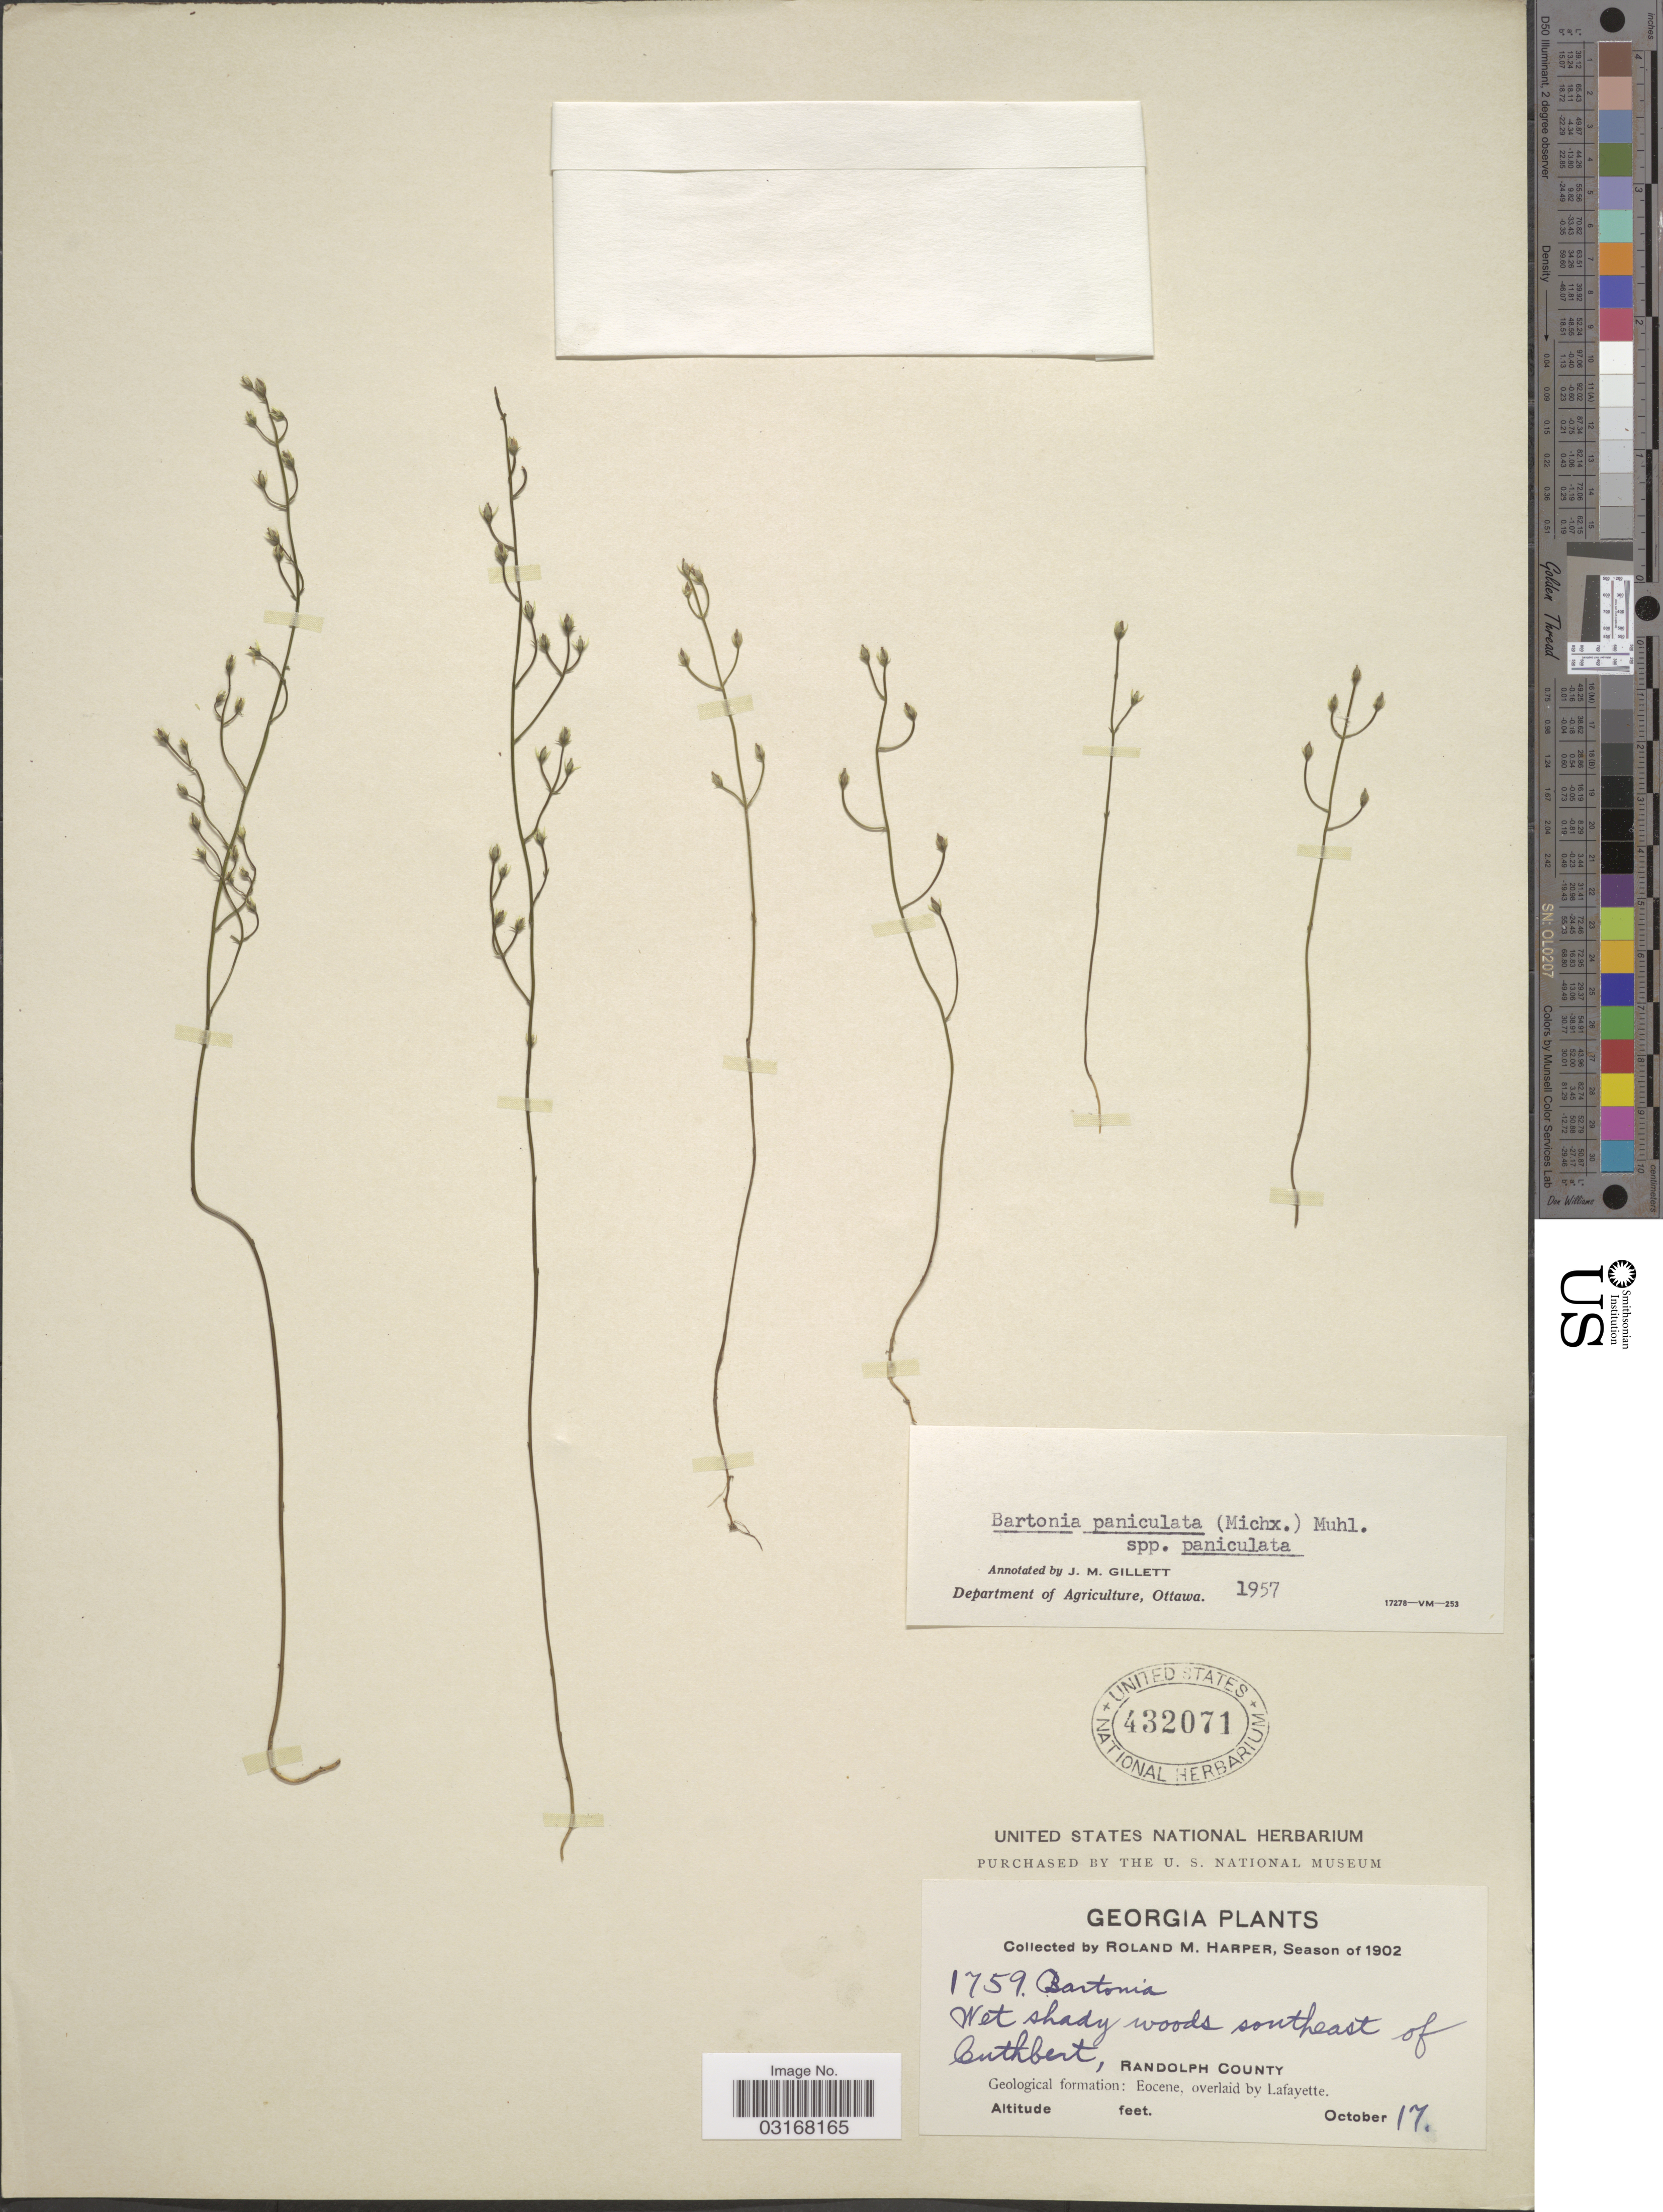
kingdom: Plantae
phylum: Tracheophyta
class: Magnoliopsida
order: Gentianales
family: Gentianaceae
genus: Bartonia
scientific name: Bartonia paniculata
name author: (Michx.) Muhl.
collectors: R. M. Harper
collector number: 1759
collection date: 1902-10-17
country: United States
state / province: Georgia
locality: Southeast of Cuthbert, Randolph County.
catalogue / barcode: US 432071